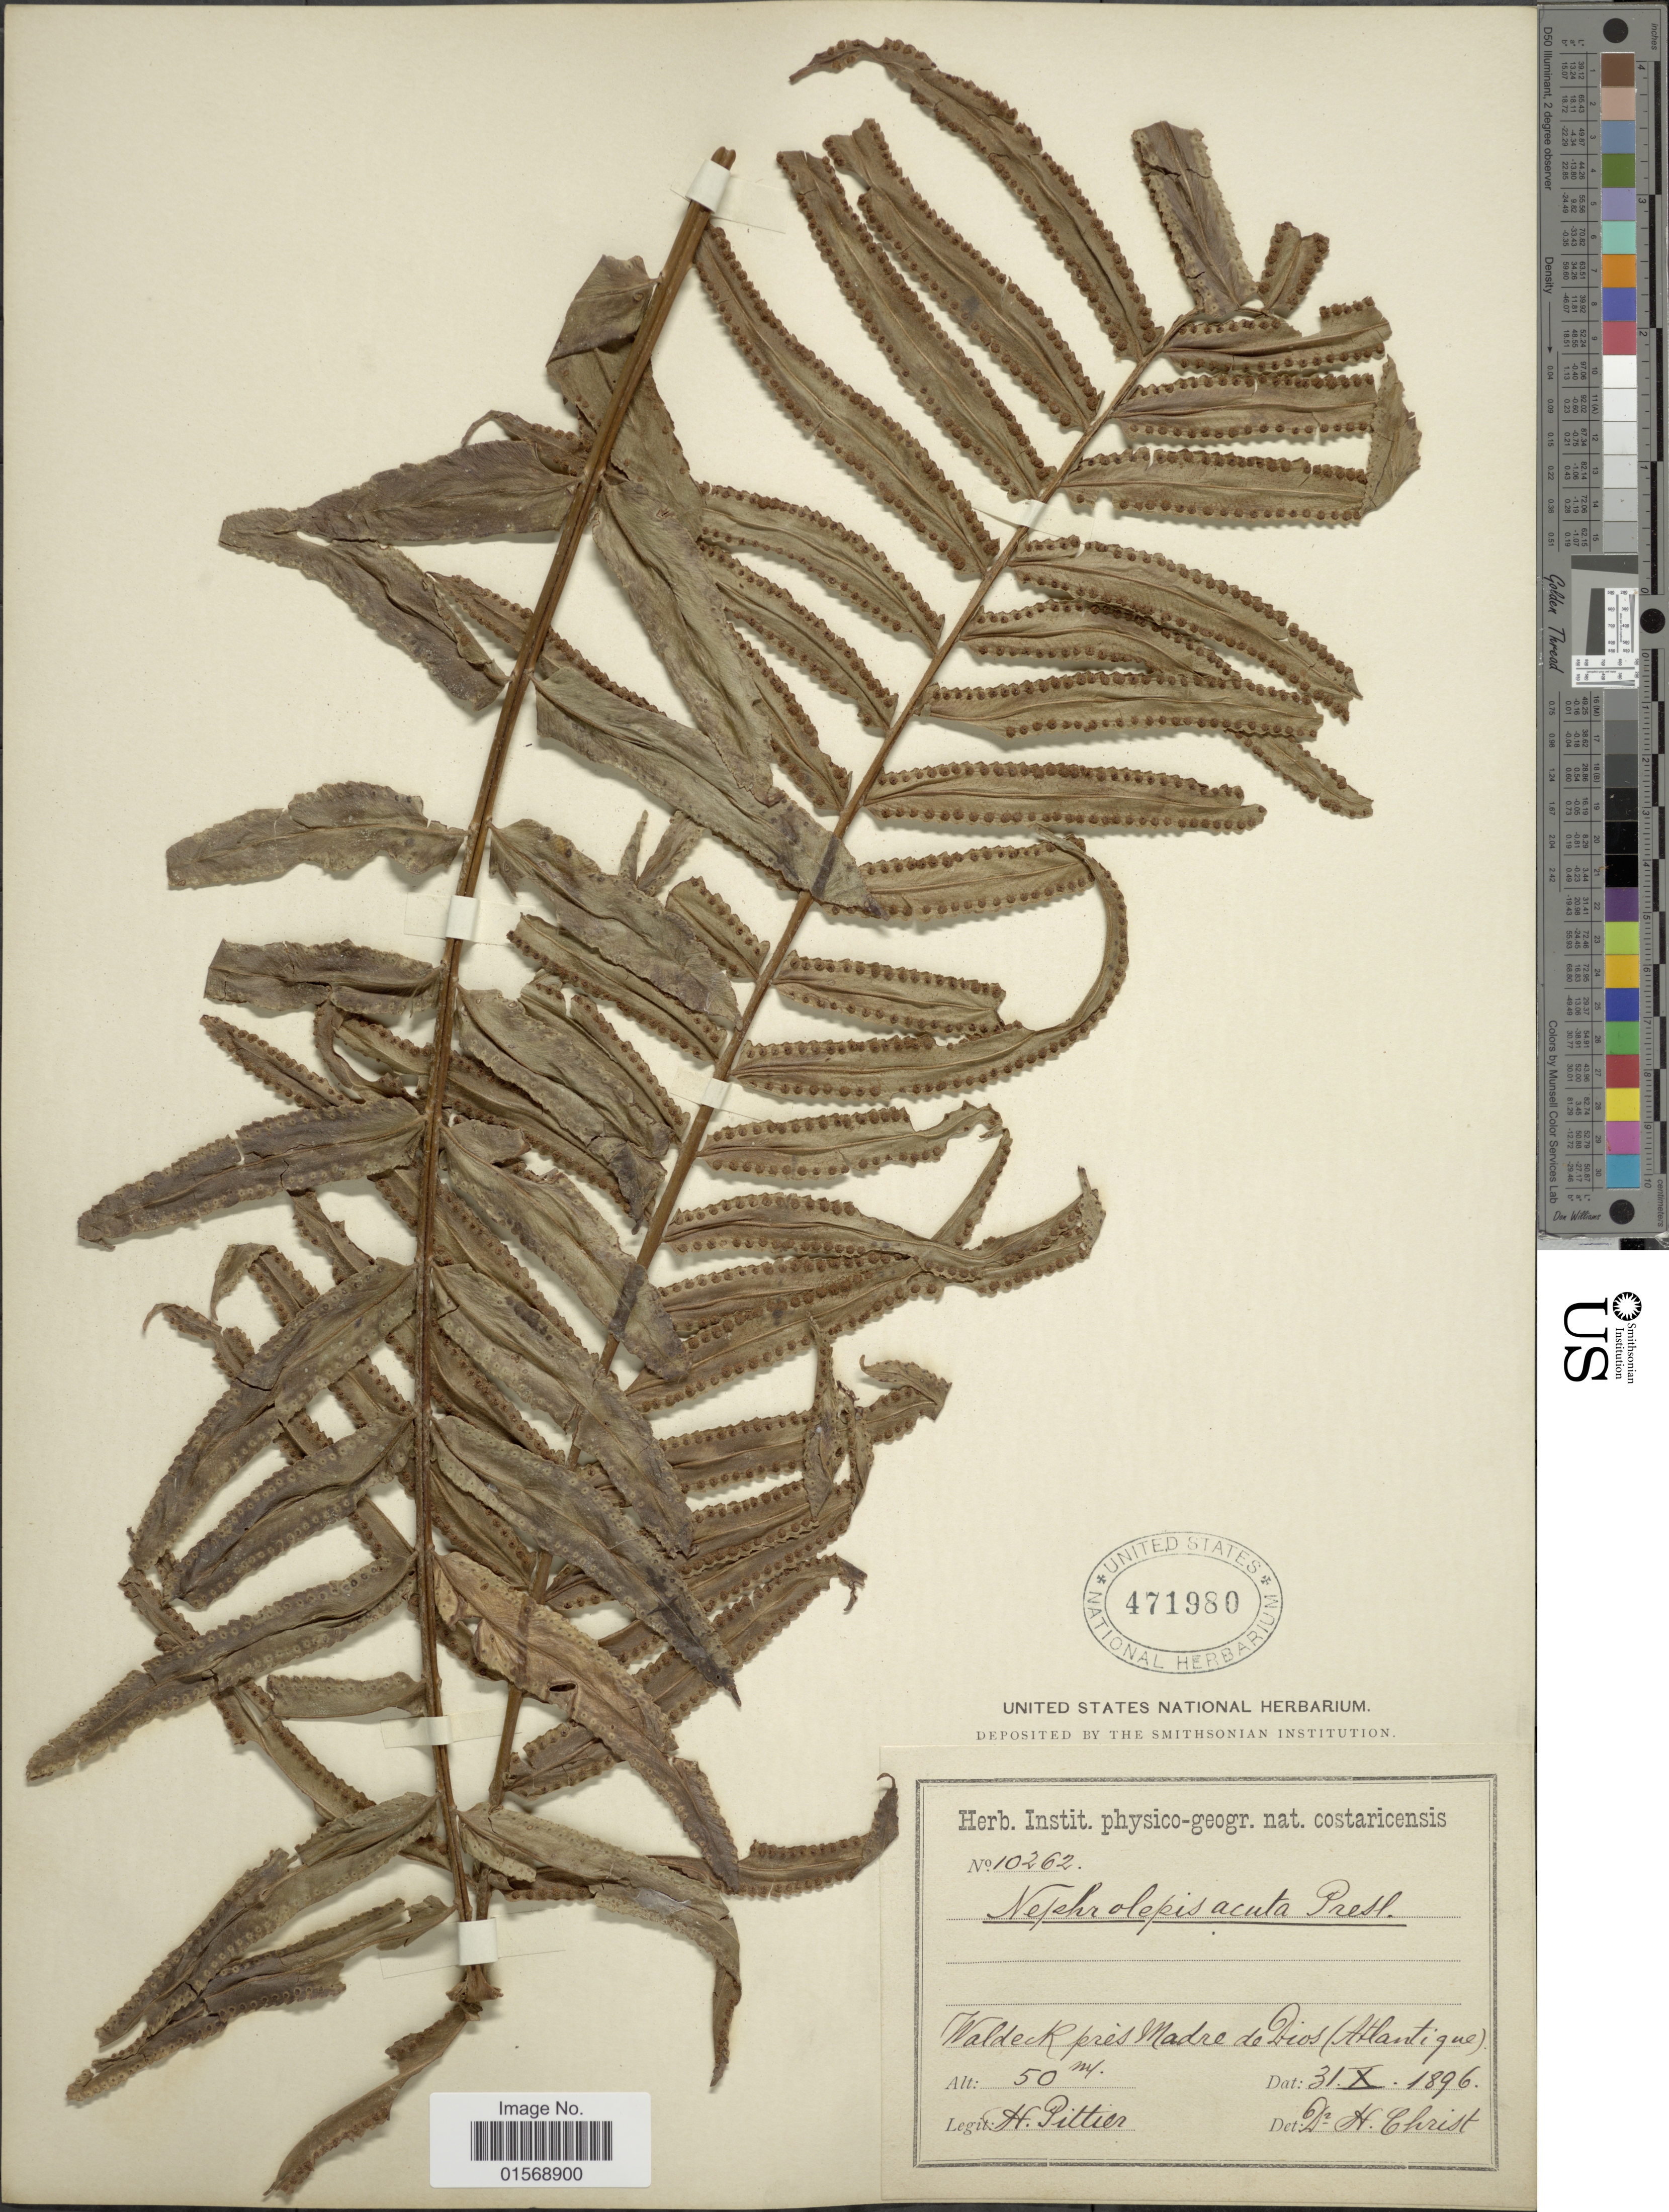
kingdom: Plantae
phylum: Tracheophyta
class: Polypodiopsida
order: Polypodiales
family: Nephrolepidaceae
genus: Nephrolepis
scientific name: Nephrolepis biserrata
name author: (Sw.) Schott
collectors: H. F. Pittier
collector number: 10262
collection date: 1896-10-31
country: Costa Rica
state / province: Limón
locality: Waldeck near Madre de Dios (Atlantique).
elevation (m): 50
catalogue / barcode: US 471980